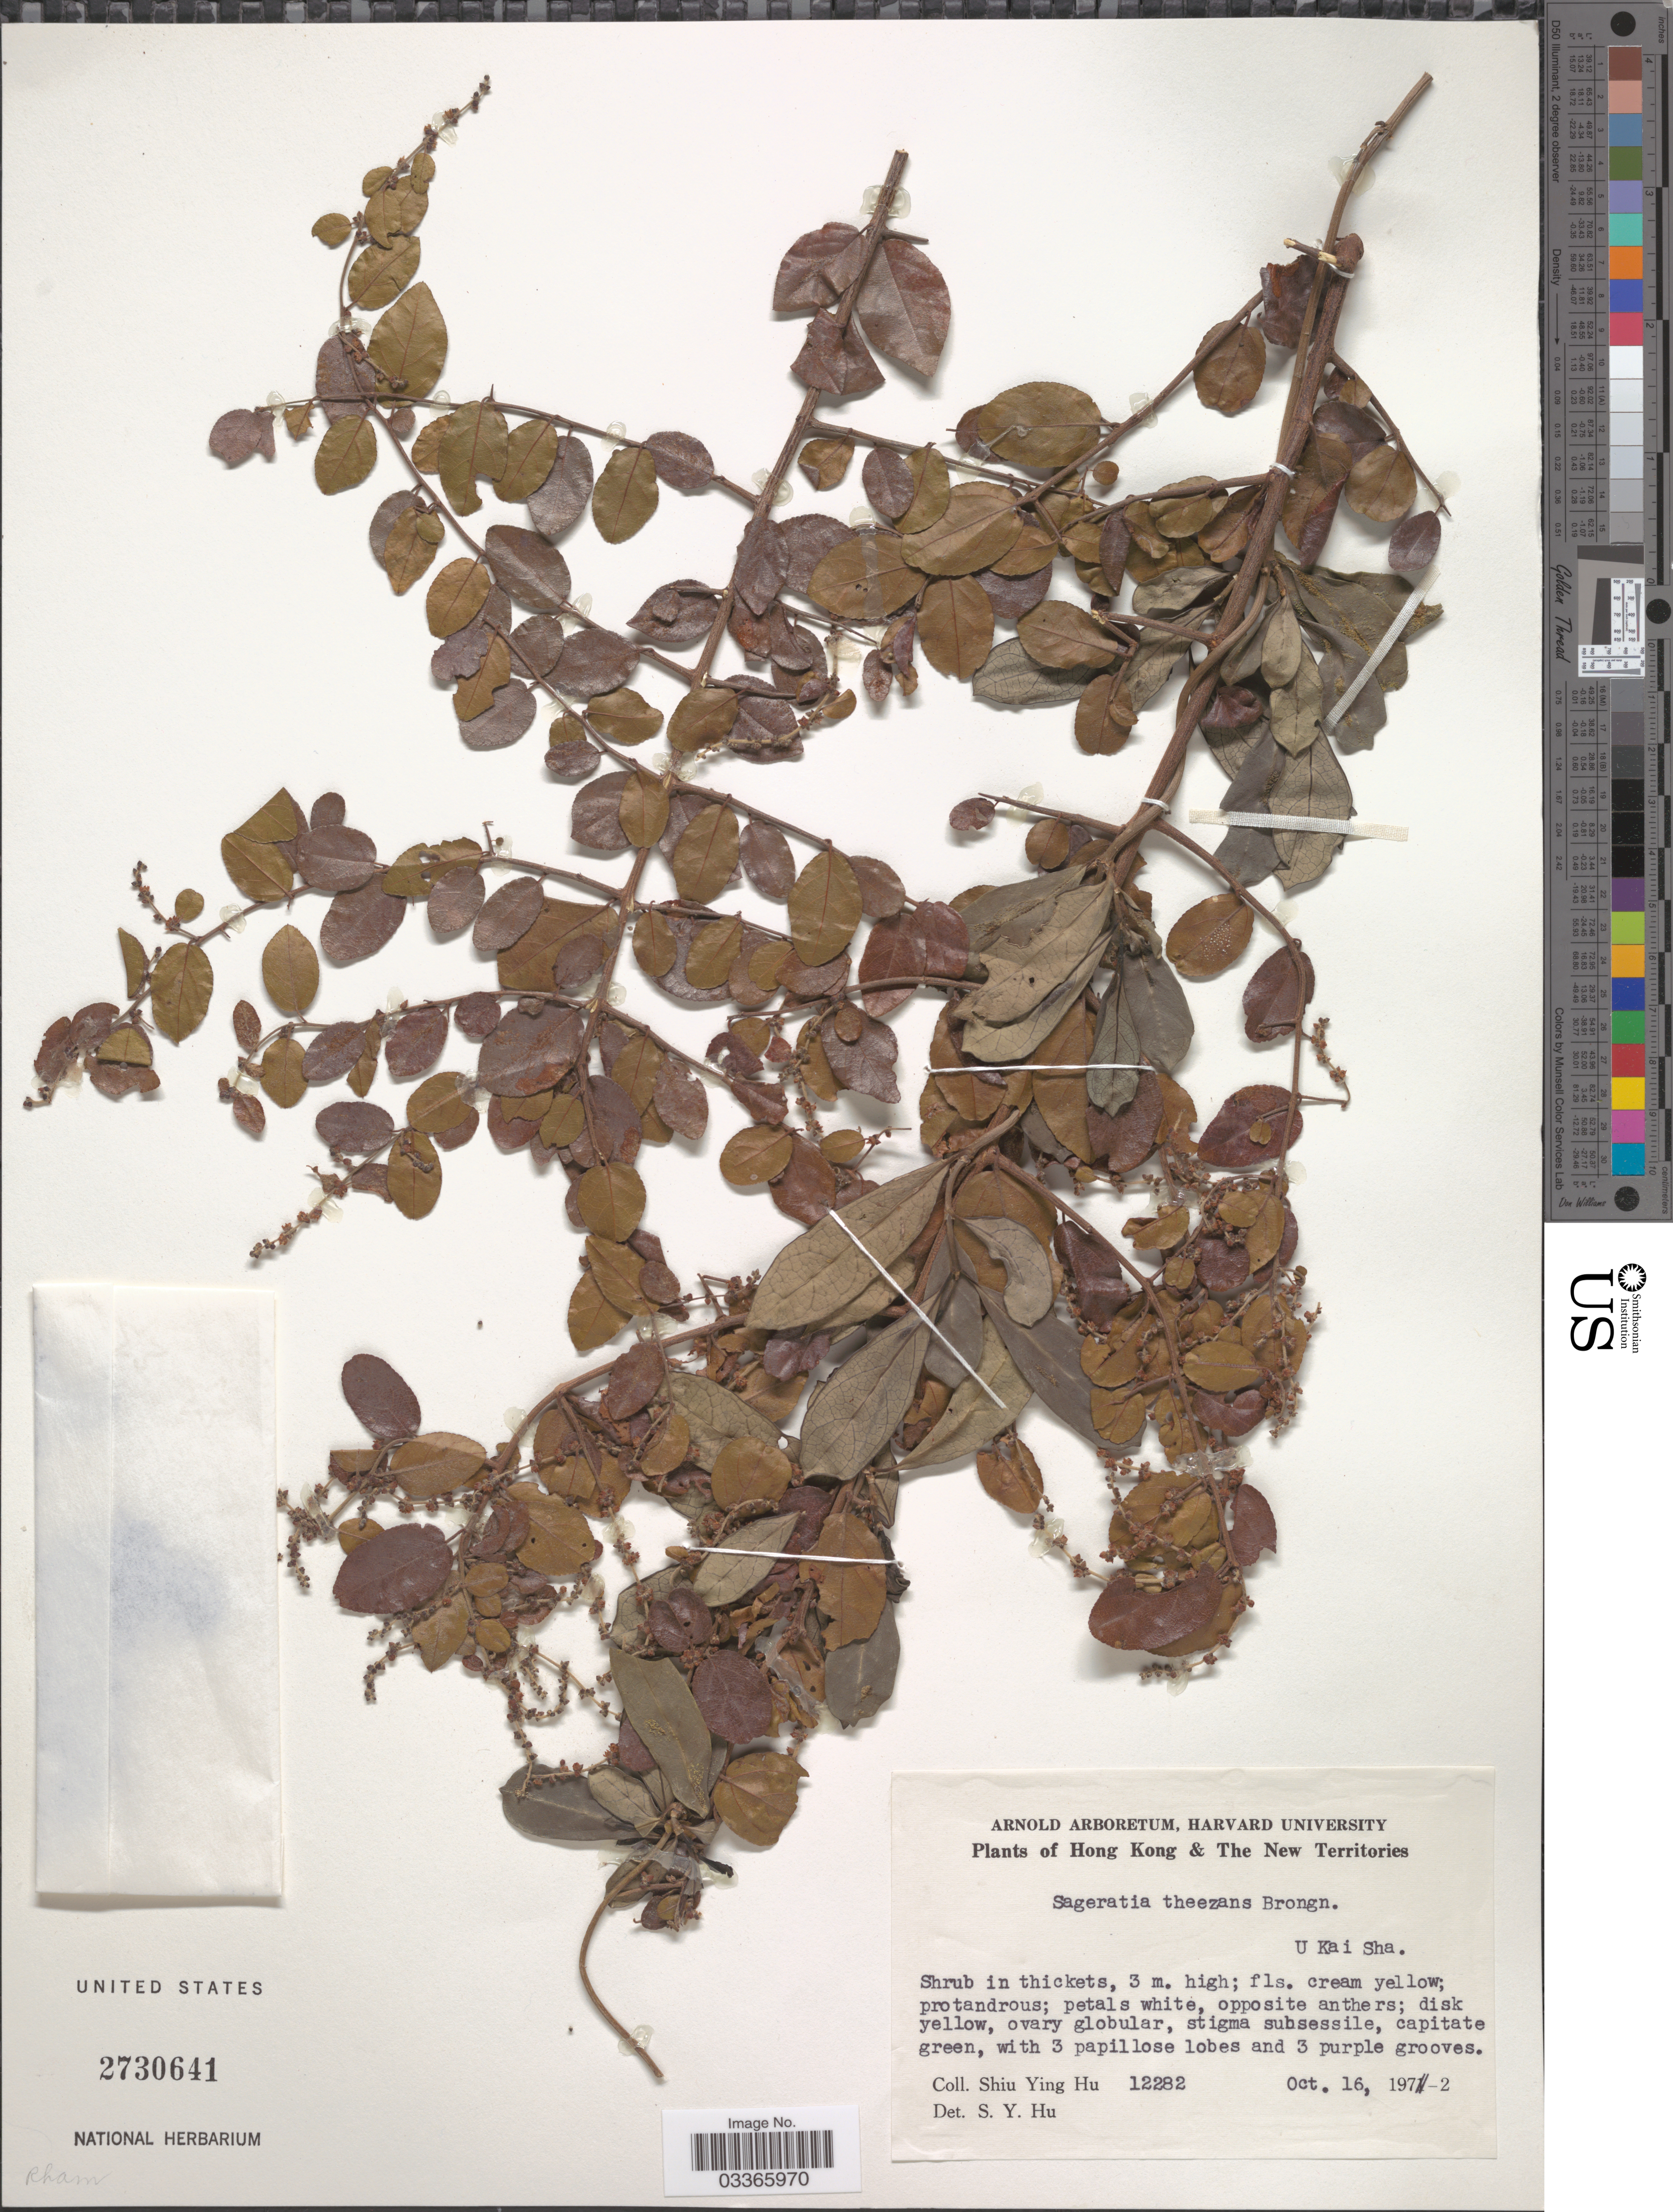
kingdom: Plantae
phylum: Tracheophyta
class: Magnoliopsida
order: Rosales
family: Rhamnaceae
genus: Sageretia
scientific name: Sageretia thea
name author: (Osbeck) M.C. Johnst.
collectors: S. Y. Hu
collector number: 12282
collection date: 1972-10-16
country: China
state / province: Hong Kong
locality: The New Territories, U Kai Sha.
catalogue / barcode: US 2730641